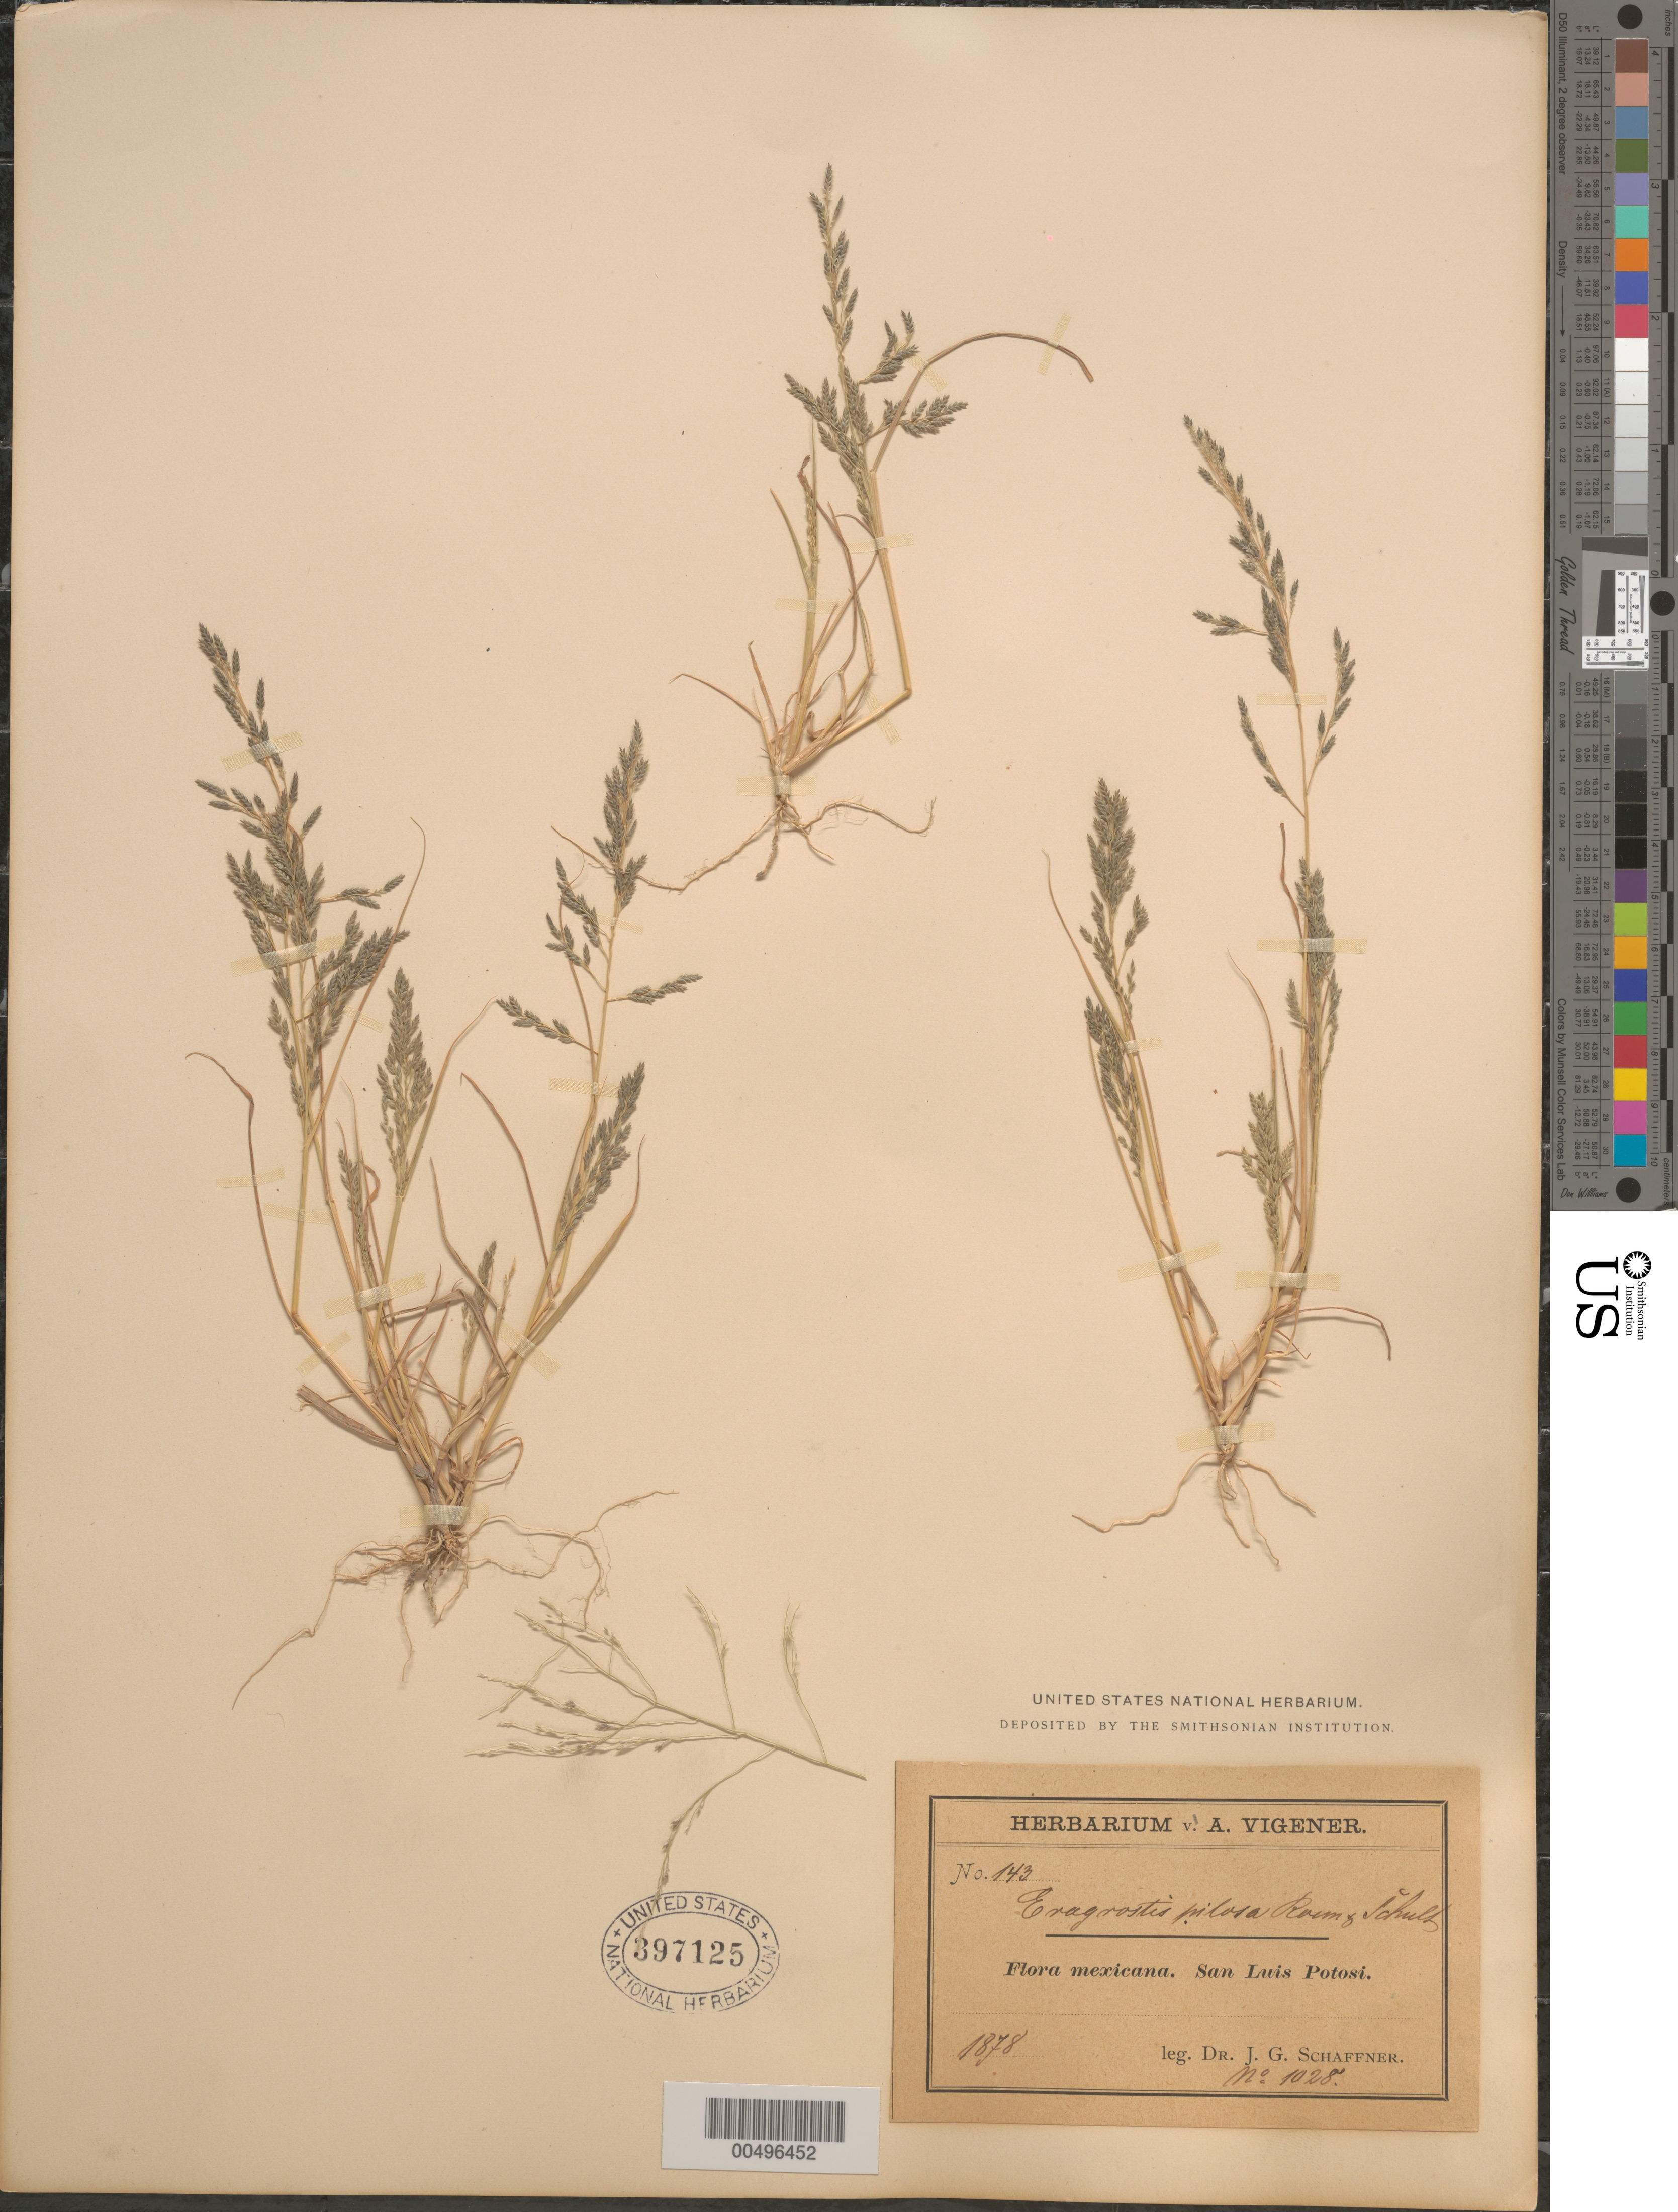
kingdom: Plantae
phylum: Tracheophyta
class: Liliopsida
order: Poales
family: Poaceae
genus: Eragrostis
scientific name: Eragrostis pectinacea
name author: (Michx.) Nees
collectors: J. G. Schaffner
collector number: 1028/143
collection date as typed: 1878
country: Mexico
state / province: San Luis Potosi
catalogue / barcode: US 397125